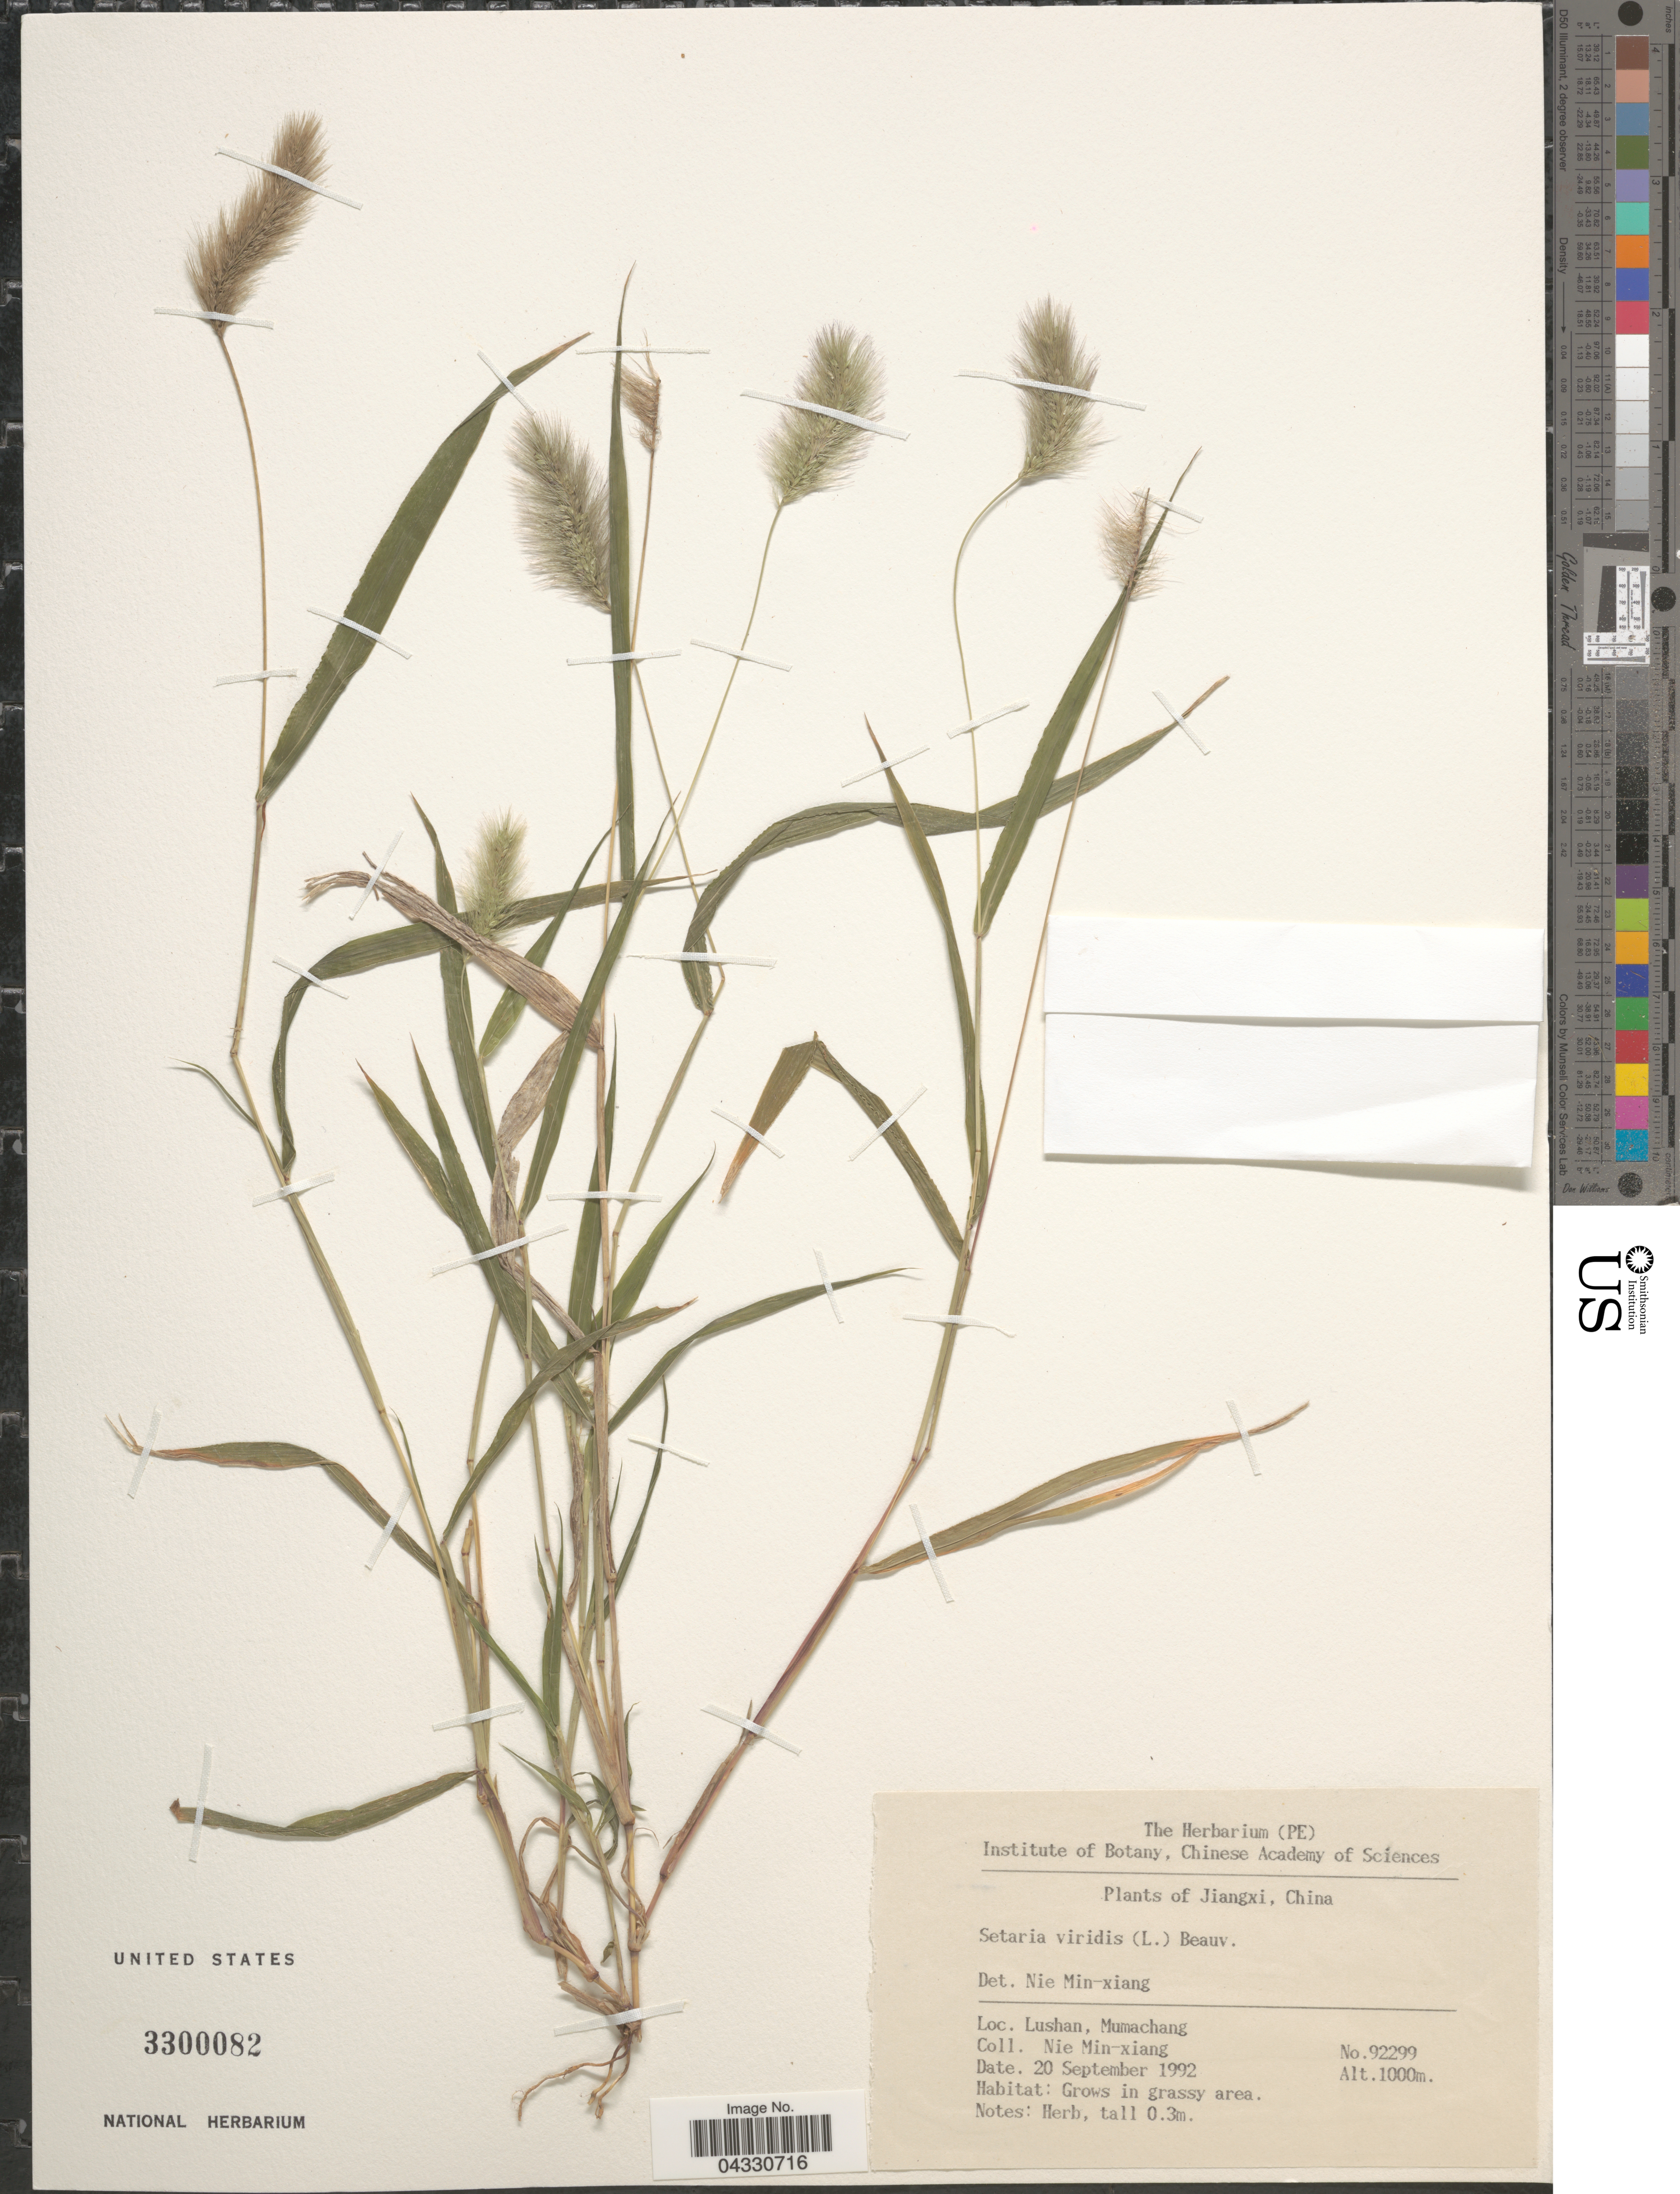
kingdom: Plantae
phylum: Tracheophyta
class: Liliopsida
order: Poales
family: Poaceae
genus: Setaria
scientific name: Setaria viridis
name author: (L.) P. Beauv.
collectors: M. Nie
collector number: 92299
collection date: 1992-09-20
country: China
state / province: Jiangxi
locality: Lushan, Mumachang.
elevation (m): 1000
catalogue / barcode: US 3300082